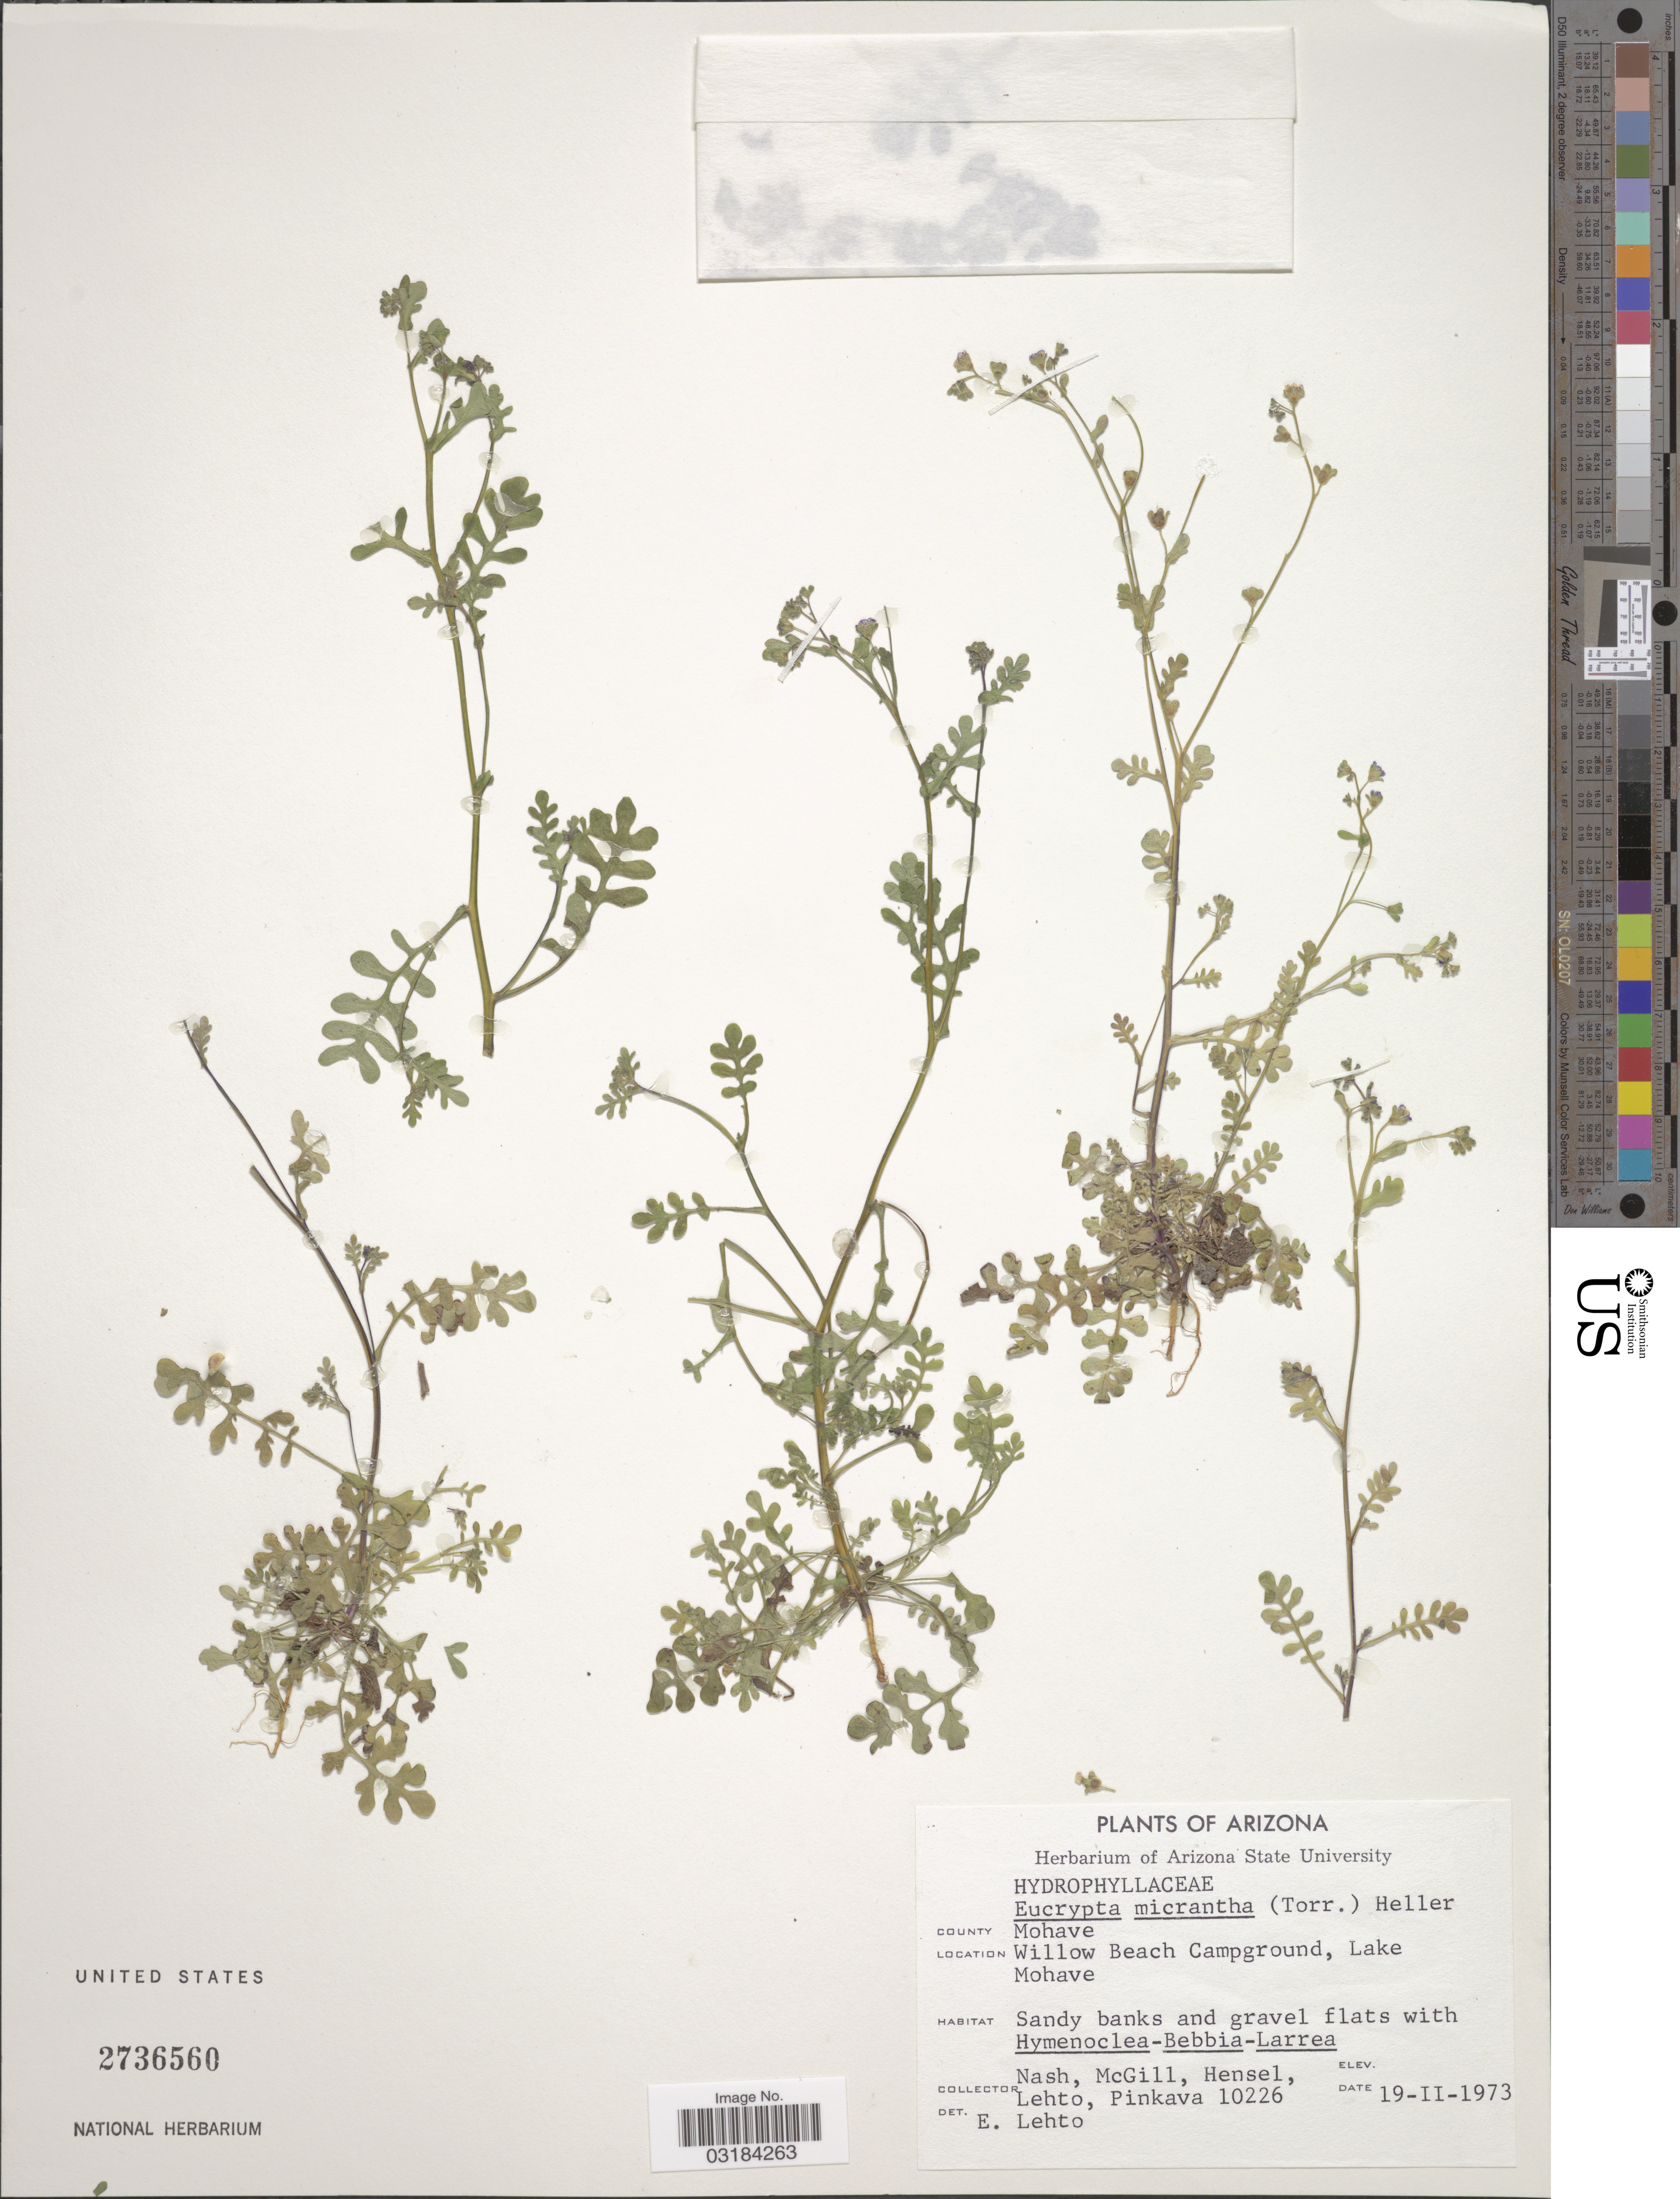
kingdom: Plantae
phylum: Tracheophyta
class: Magnoliopsida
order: Boraginales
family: Hydrophyllaceae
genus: Eucrypta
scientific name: Eucrypta micrantha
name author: (Torr.) A. Heller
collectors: -- Nash, -. McGill, -. Hensel, -. Lehto & -. Pinkava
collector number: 10226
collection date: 1973-02-19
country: United States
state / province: Arizona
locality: County Mohave. Willow Beach Campground, Lake Mohave.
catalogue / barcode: US 2736560